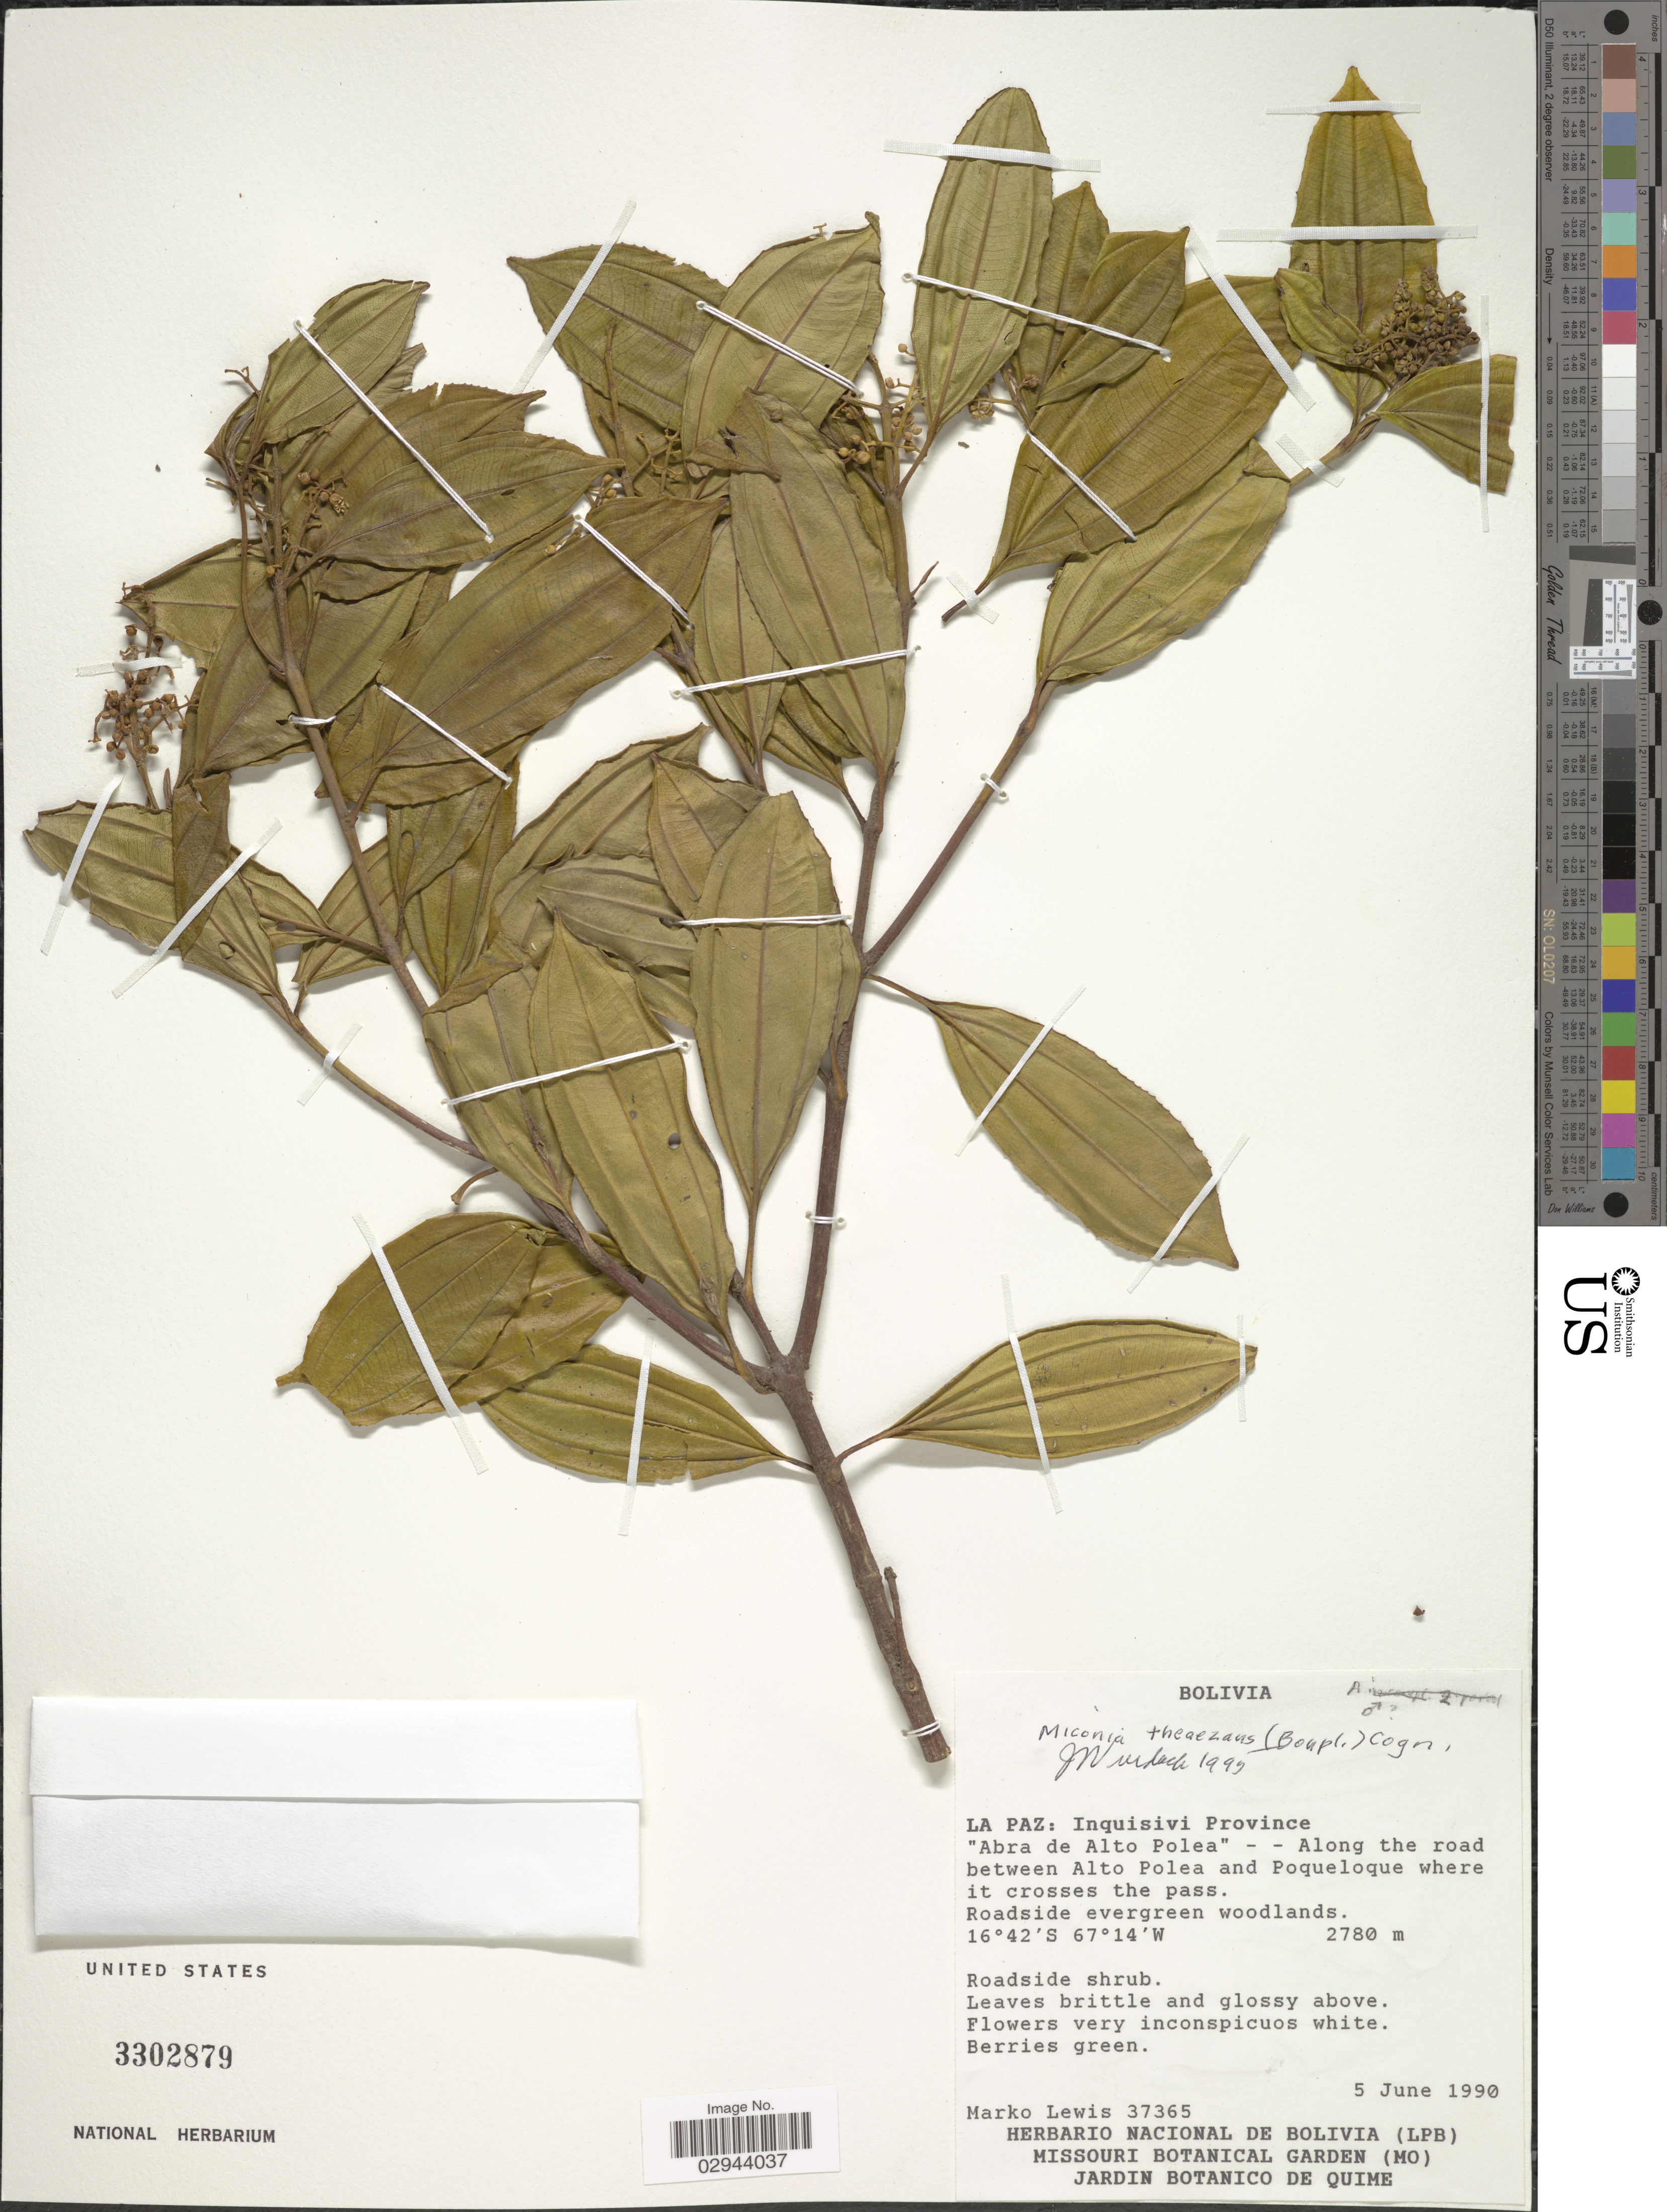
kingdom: Plantae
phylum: Tracheophyta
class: Magnoliopsida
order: Myrtales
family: Melastomataceae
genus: Miconia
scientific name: Miconia theizans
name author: (Bonpl.) Cogn.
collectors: M. A. Lewis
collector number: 37365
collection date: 1990-06-05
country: Bolivia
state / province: La Paz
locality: Iquisivi Province, "Abra de Alto Polea"- - Along the road between Alto Polea and Poqueloque where it crosses the pass.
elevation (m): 2780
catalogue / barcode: US 3302879